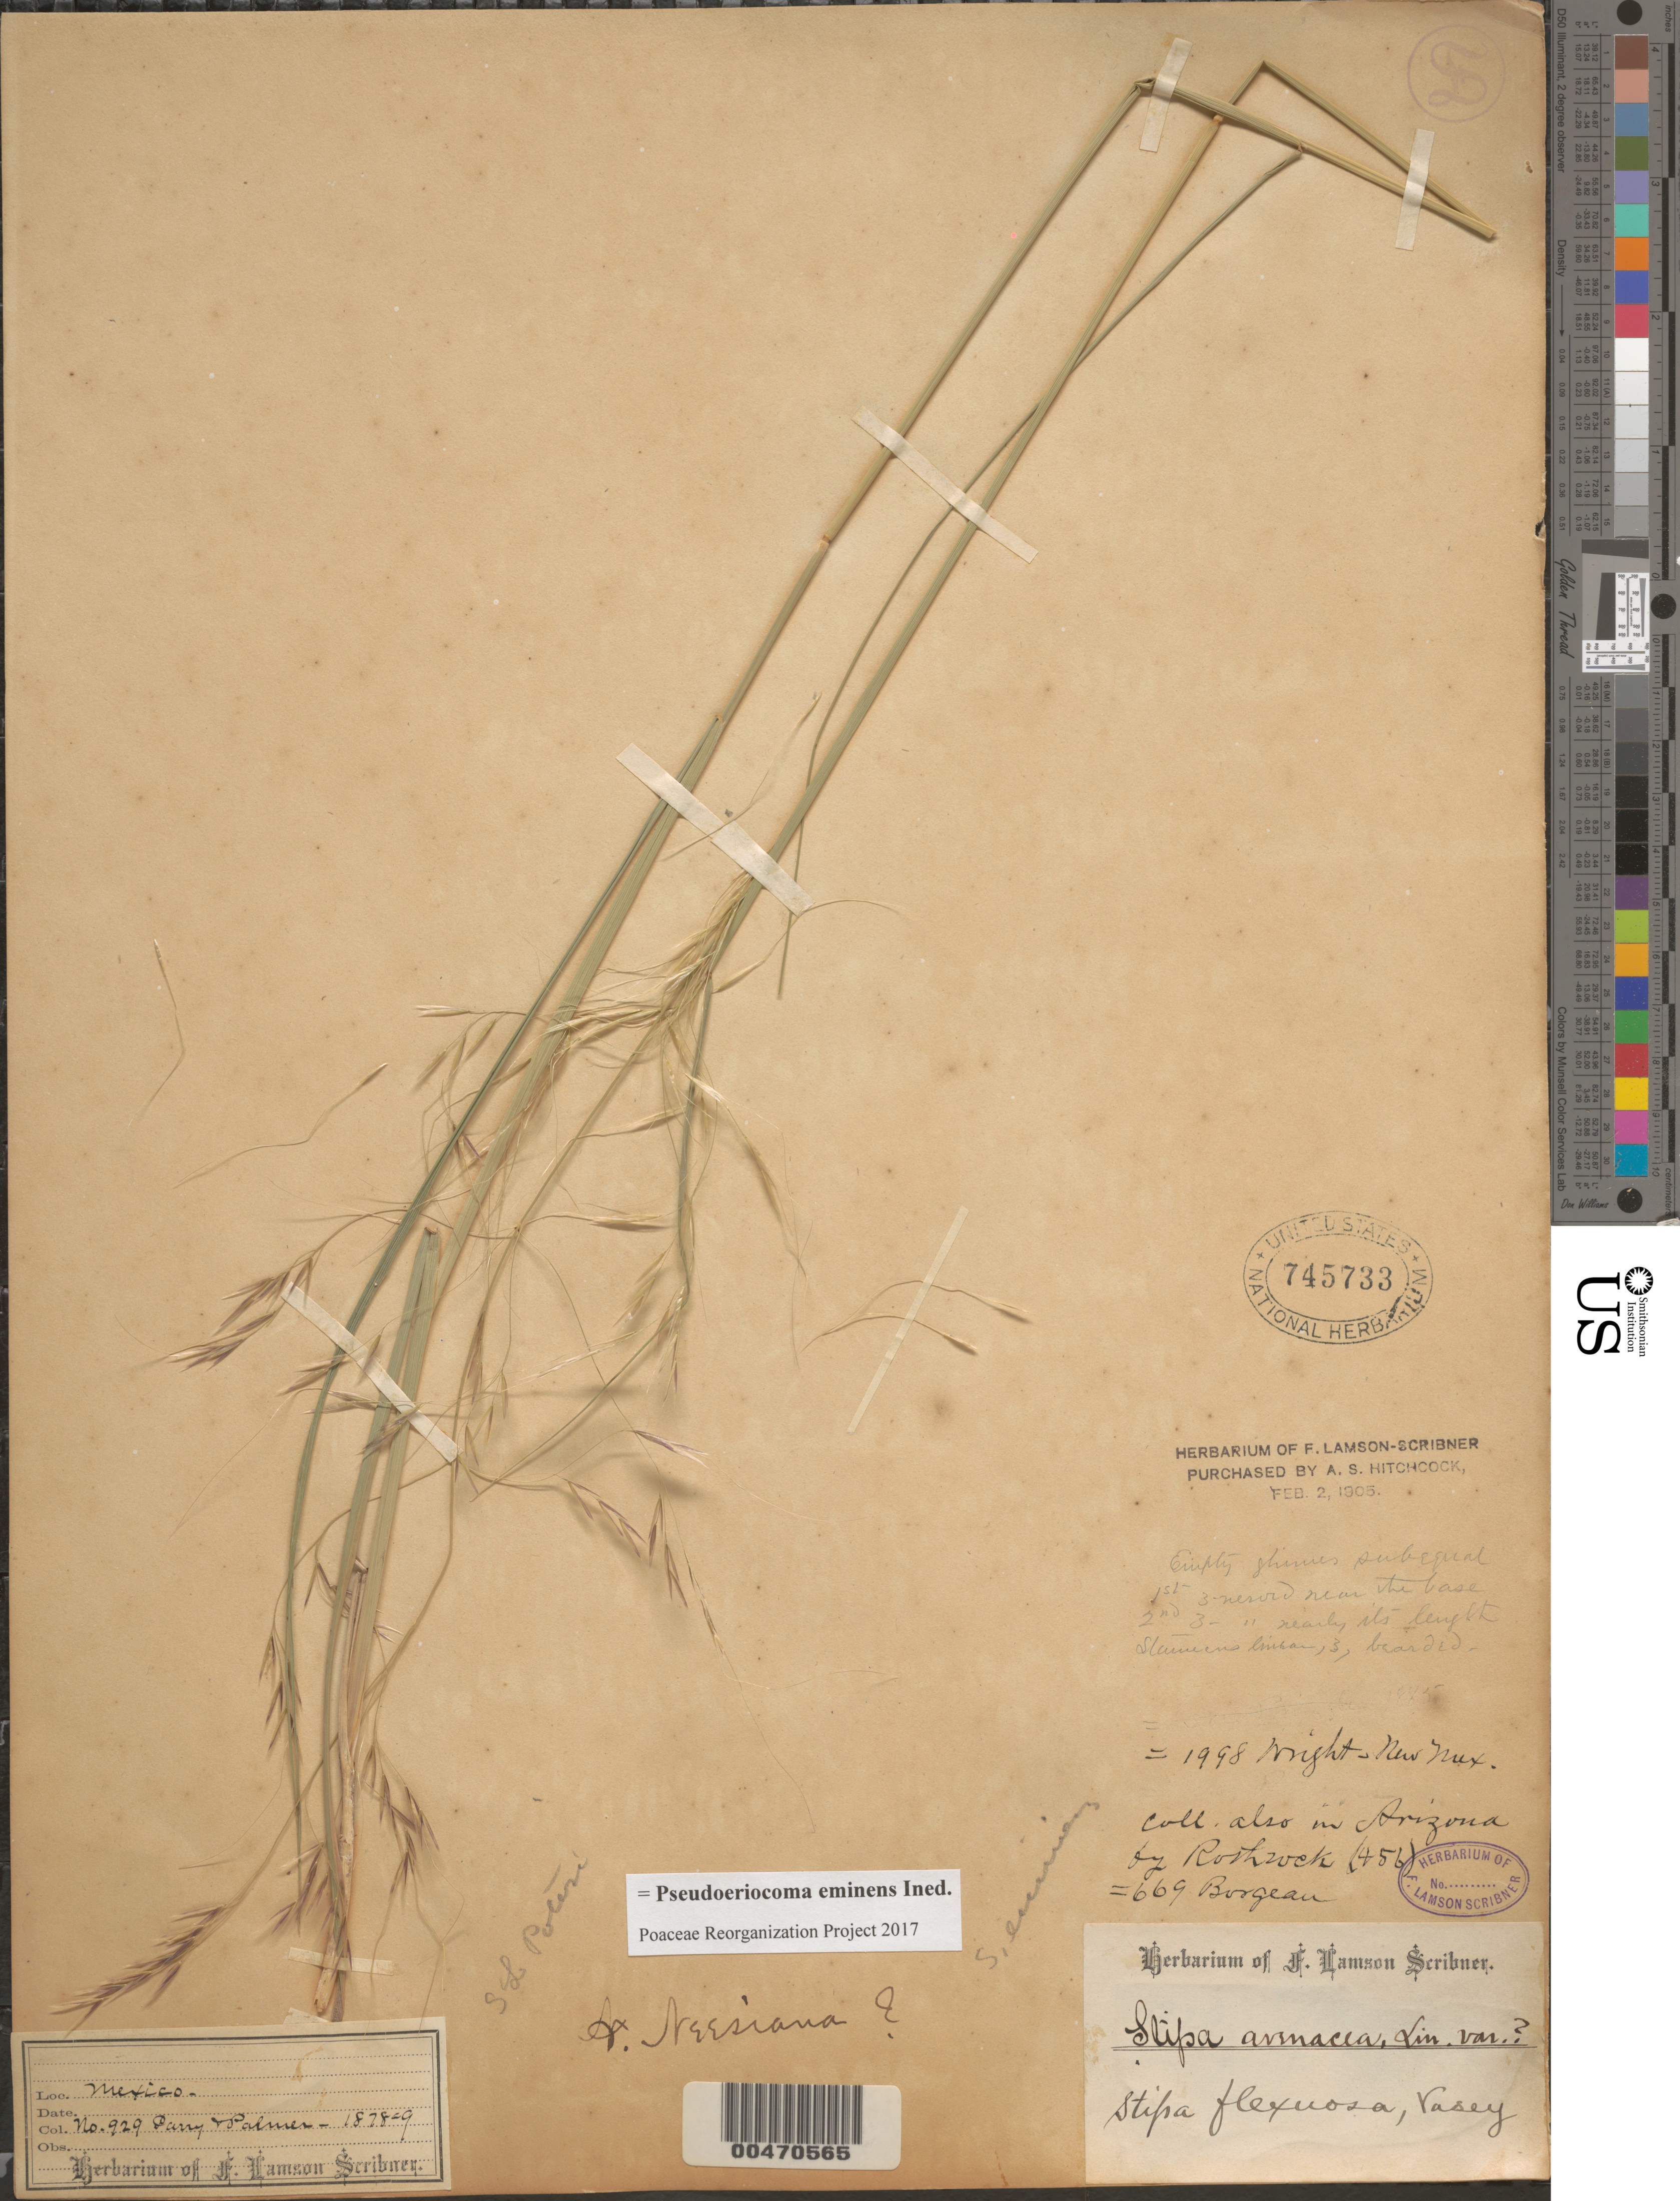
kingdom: Plantae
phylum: Tracheophyta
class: Liliopsida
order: Poales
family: Poaceae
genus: Pseudoeriocoma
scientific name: Pseudoeriocoma eminens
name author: (Cav.) Romasch.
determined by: Poaceae Reorganization Project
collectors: C. C. Parry & E. Palmer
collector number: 929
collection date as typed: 1878 to 1879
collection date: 1878/1879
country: Mexico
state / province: San Luis Potosi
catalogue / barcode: US 745733